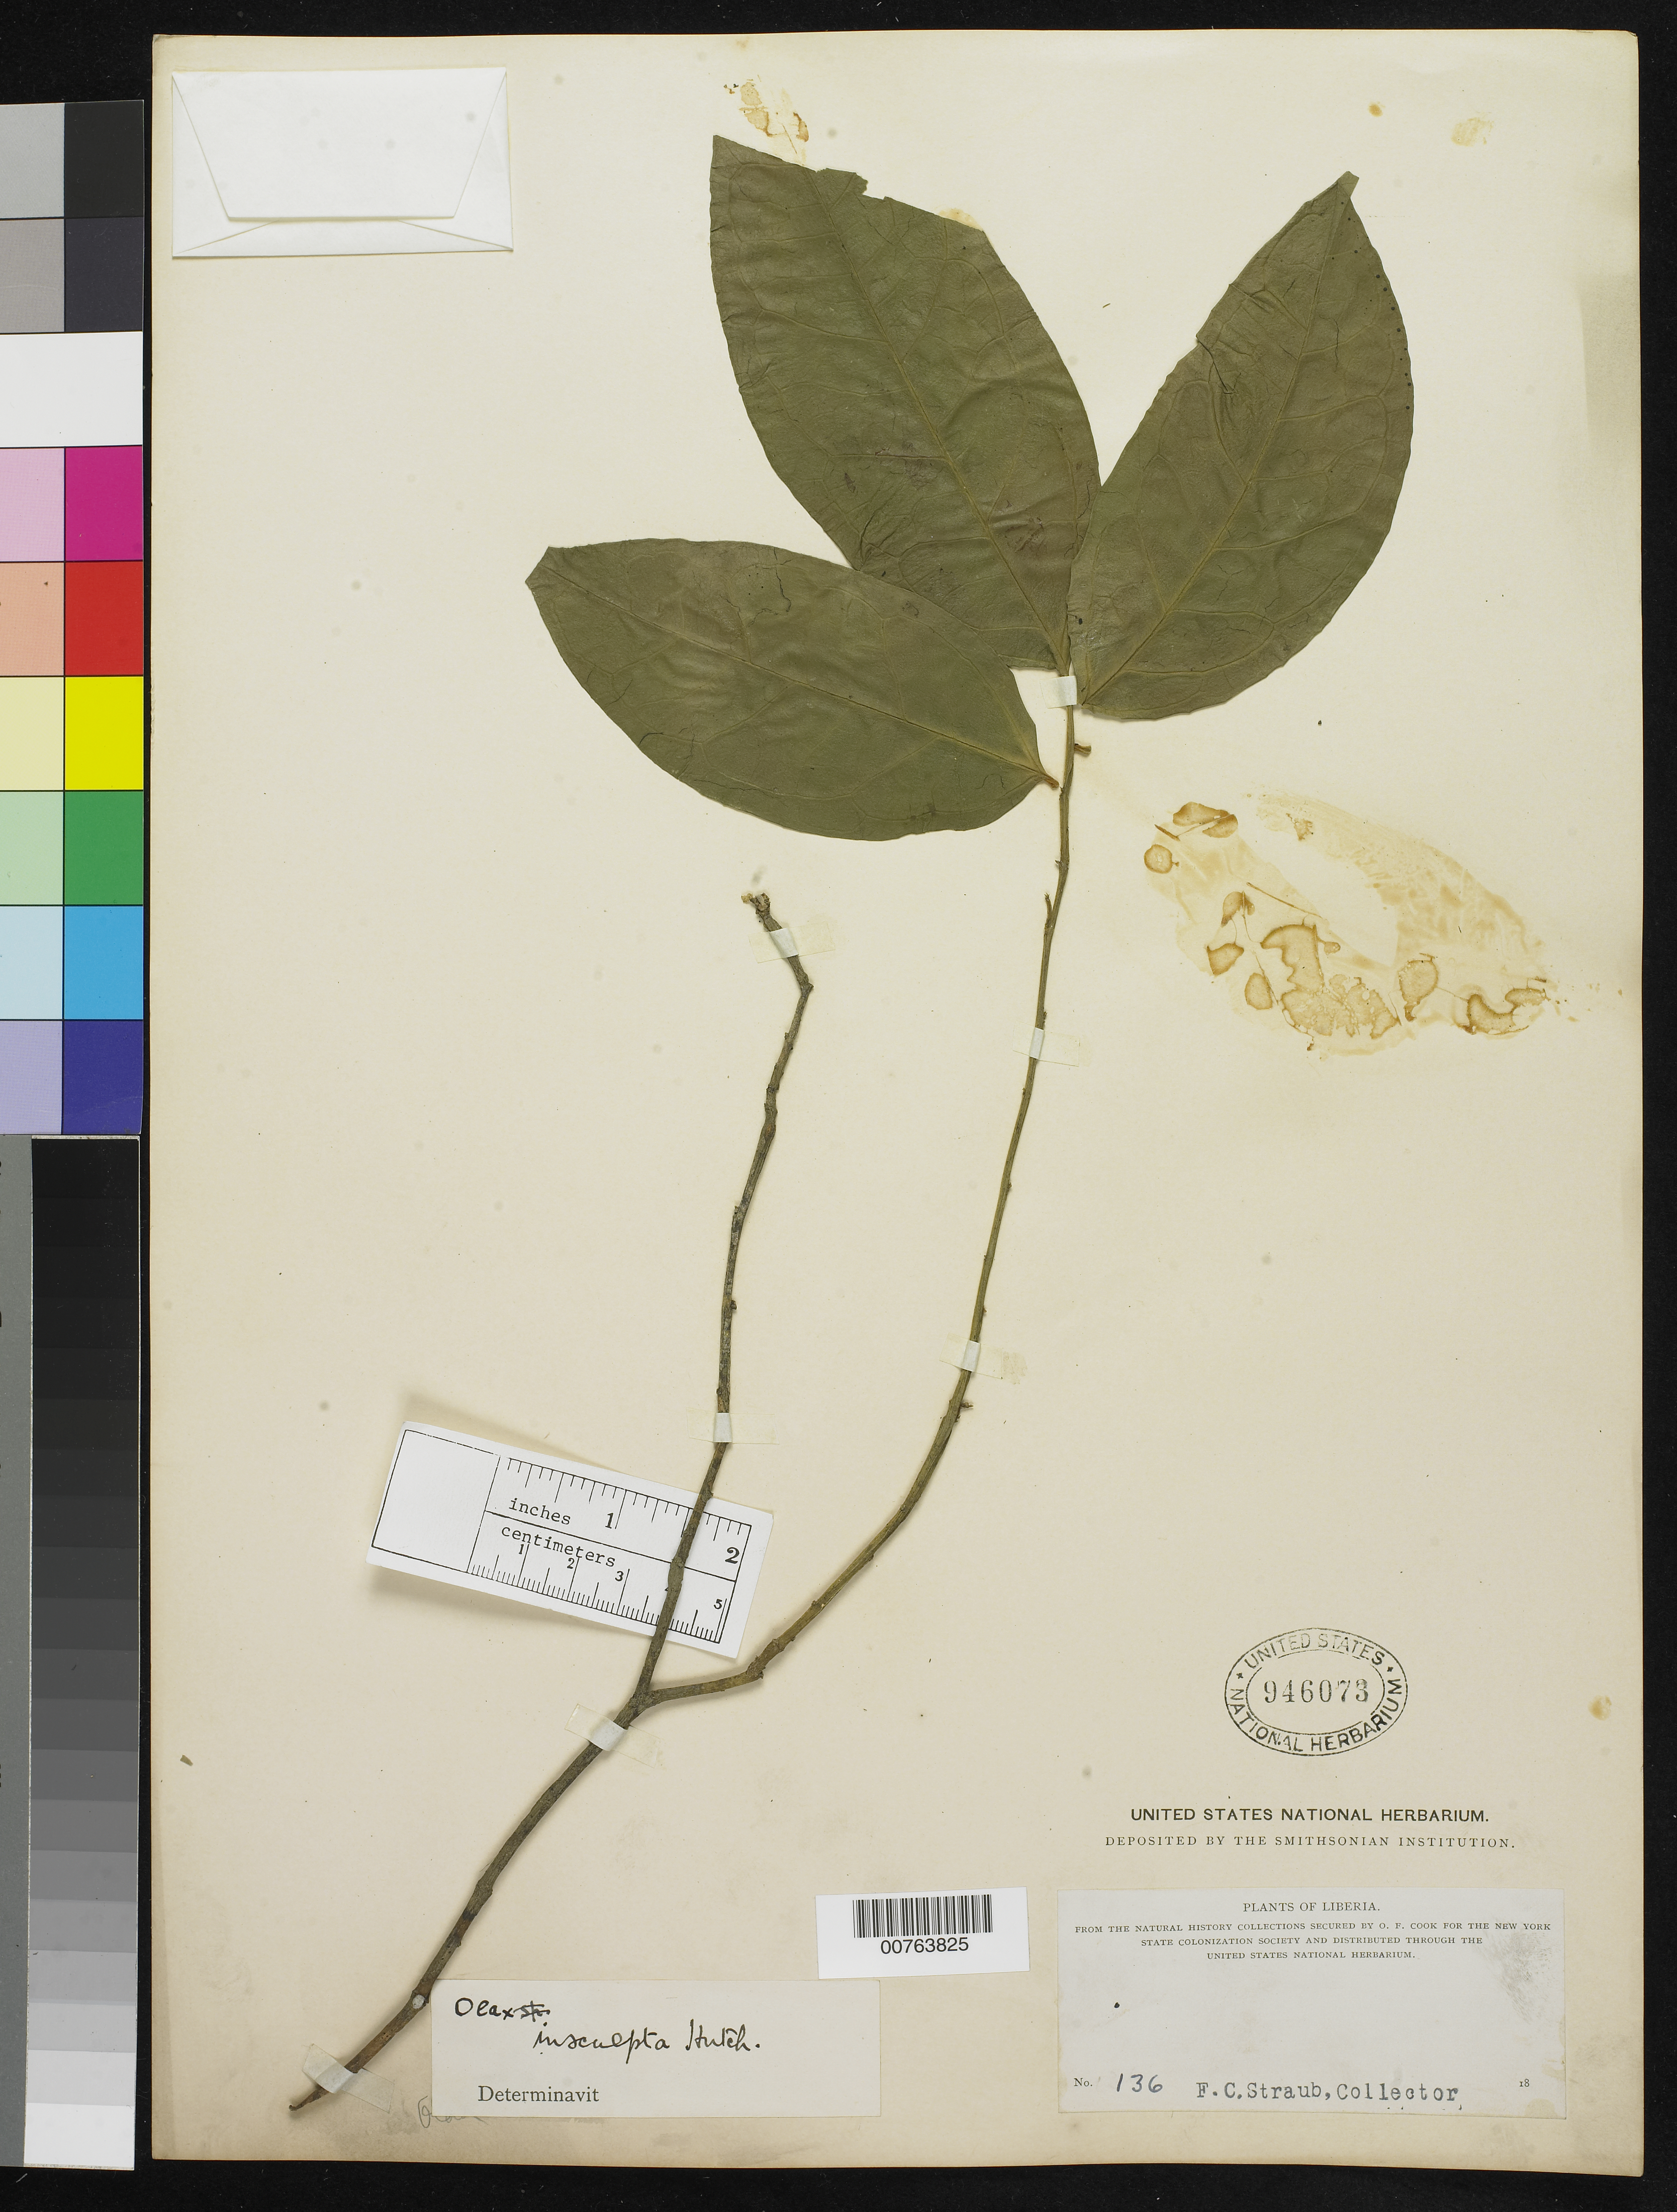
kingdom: Plantae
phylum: Tracheophyta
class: Magnoliopsida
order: Santalales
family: Olacaceae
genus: Olax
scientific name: Olax insculpta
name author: Hutch.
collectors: F. Straub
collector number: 136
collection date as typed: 18--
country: Liberia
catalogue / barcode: US 946073